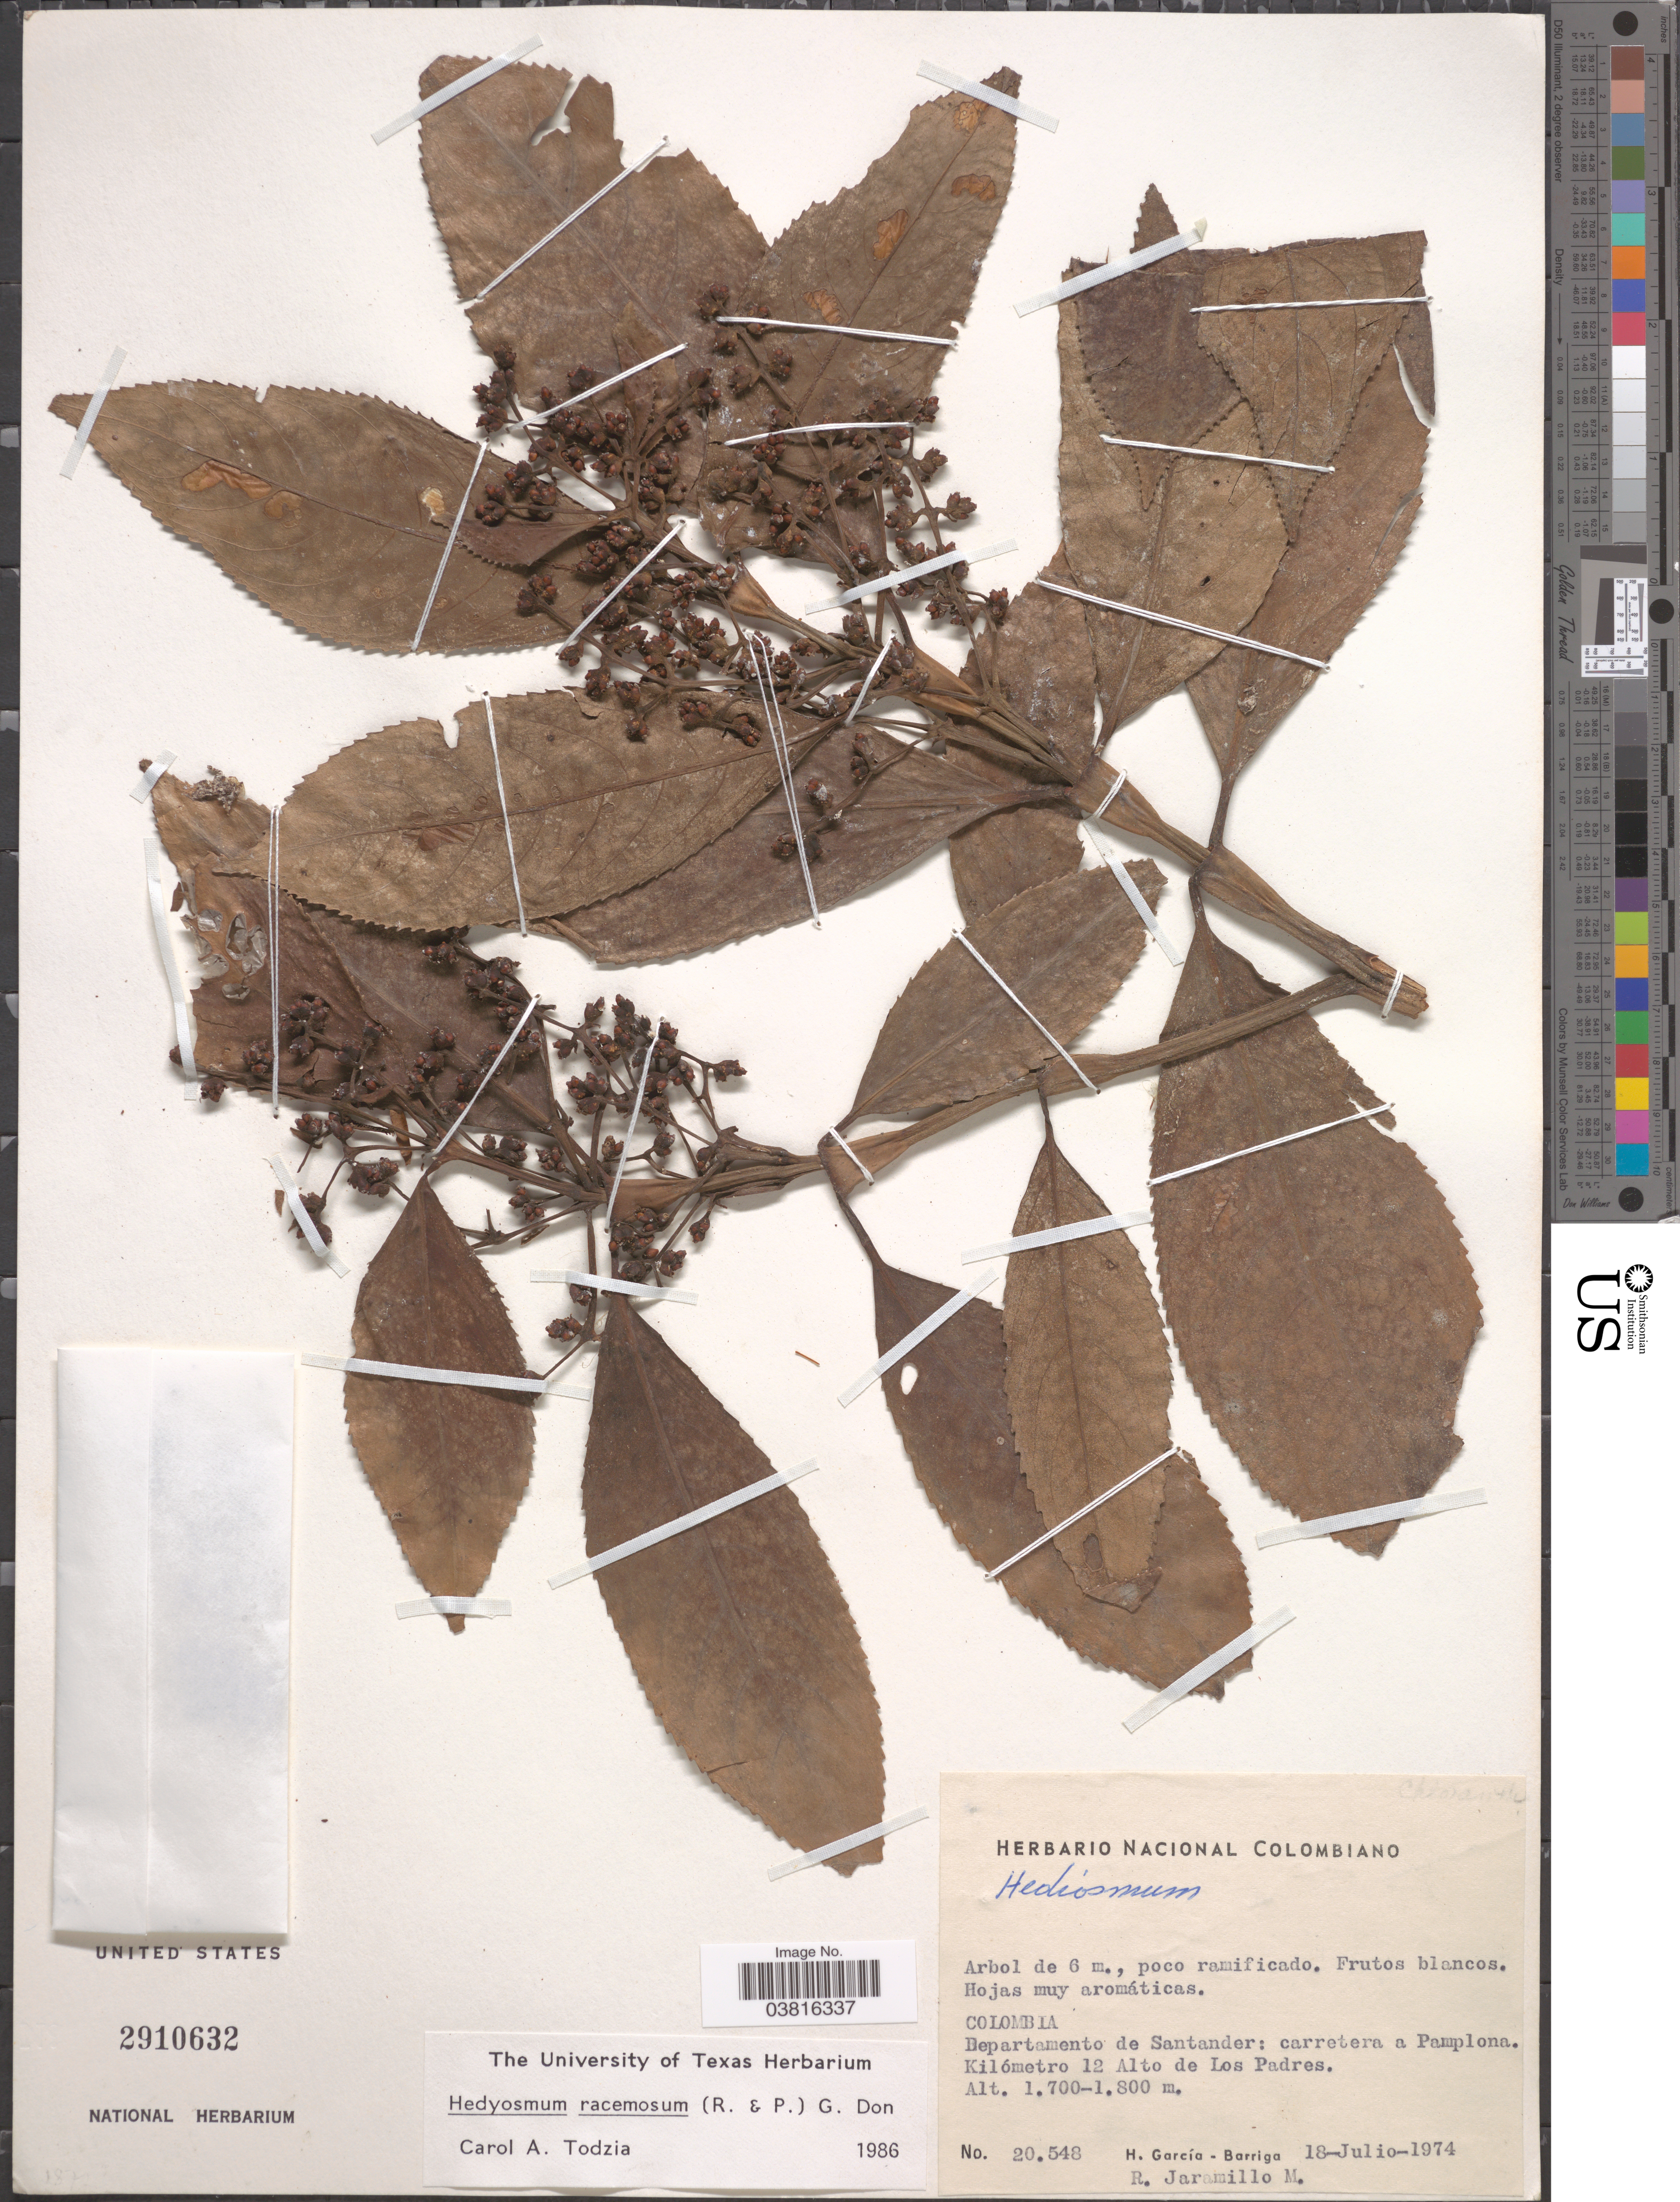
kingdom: Plantae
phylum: Tracheophyta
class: Magnoliopsida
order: Chloranthales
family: Chloranthaceae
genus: Hedyosmum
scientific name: Hedyosmum racemosum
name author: (Ruiz & Pav.) G. Don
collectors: H. García Barriga & R. Jaramillo M.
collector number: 20548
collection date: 1974-07-18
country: Colombia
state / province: Santander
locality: Departamento de Santander: carretera a Pamplona. Kilómetro 12 Alto de Los Padres.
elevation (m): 1700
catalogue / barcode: US 2910632